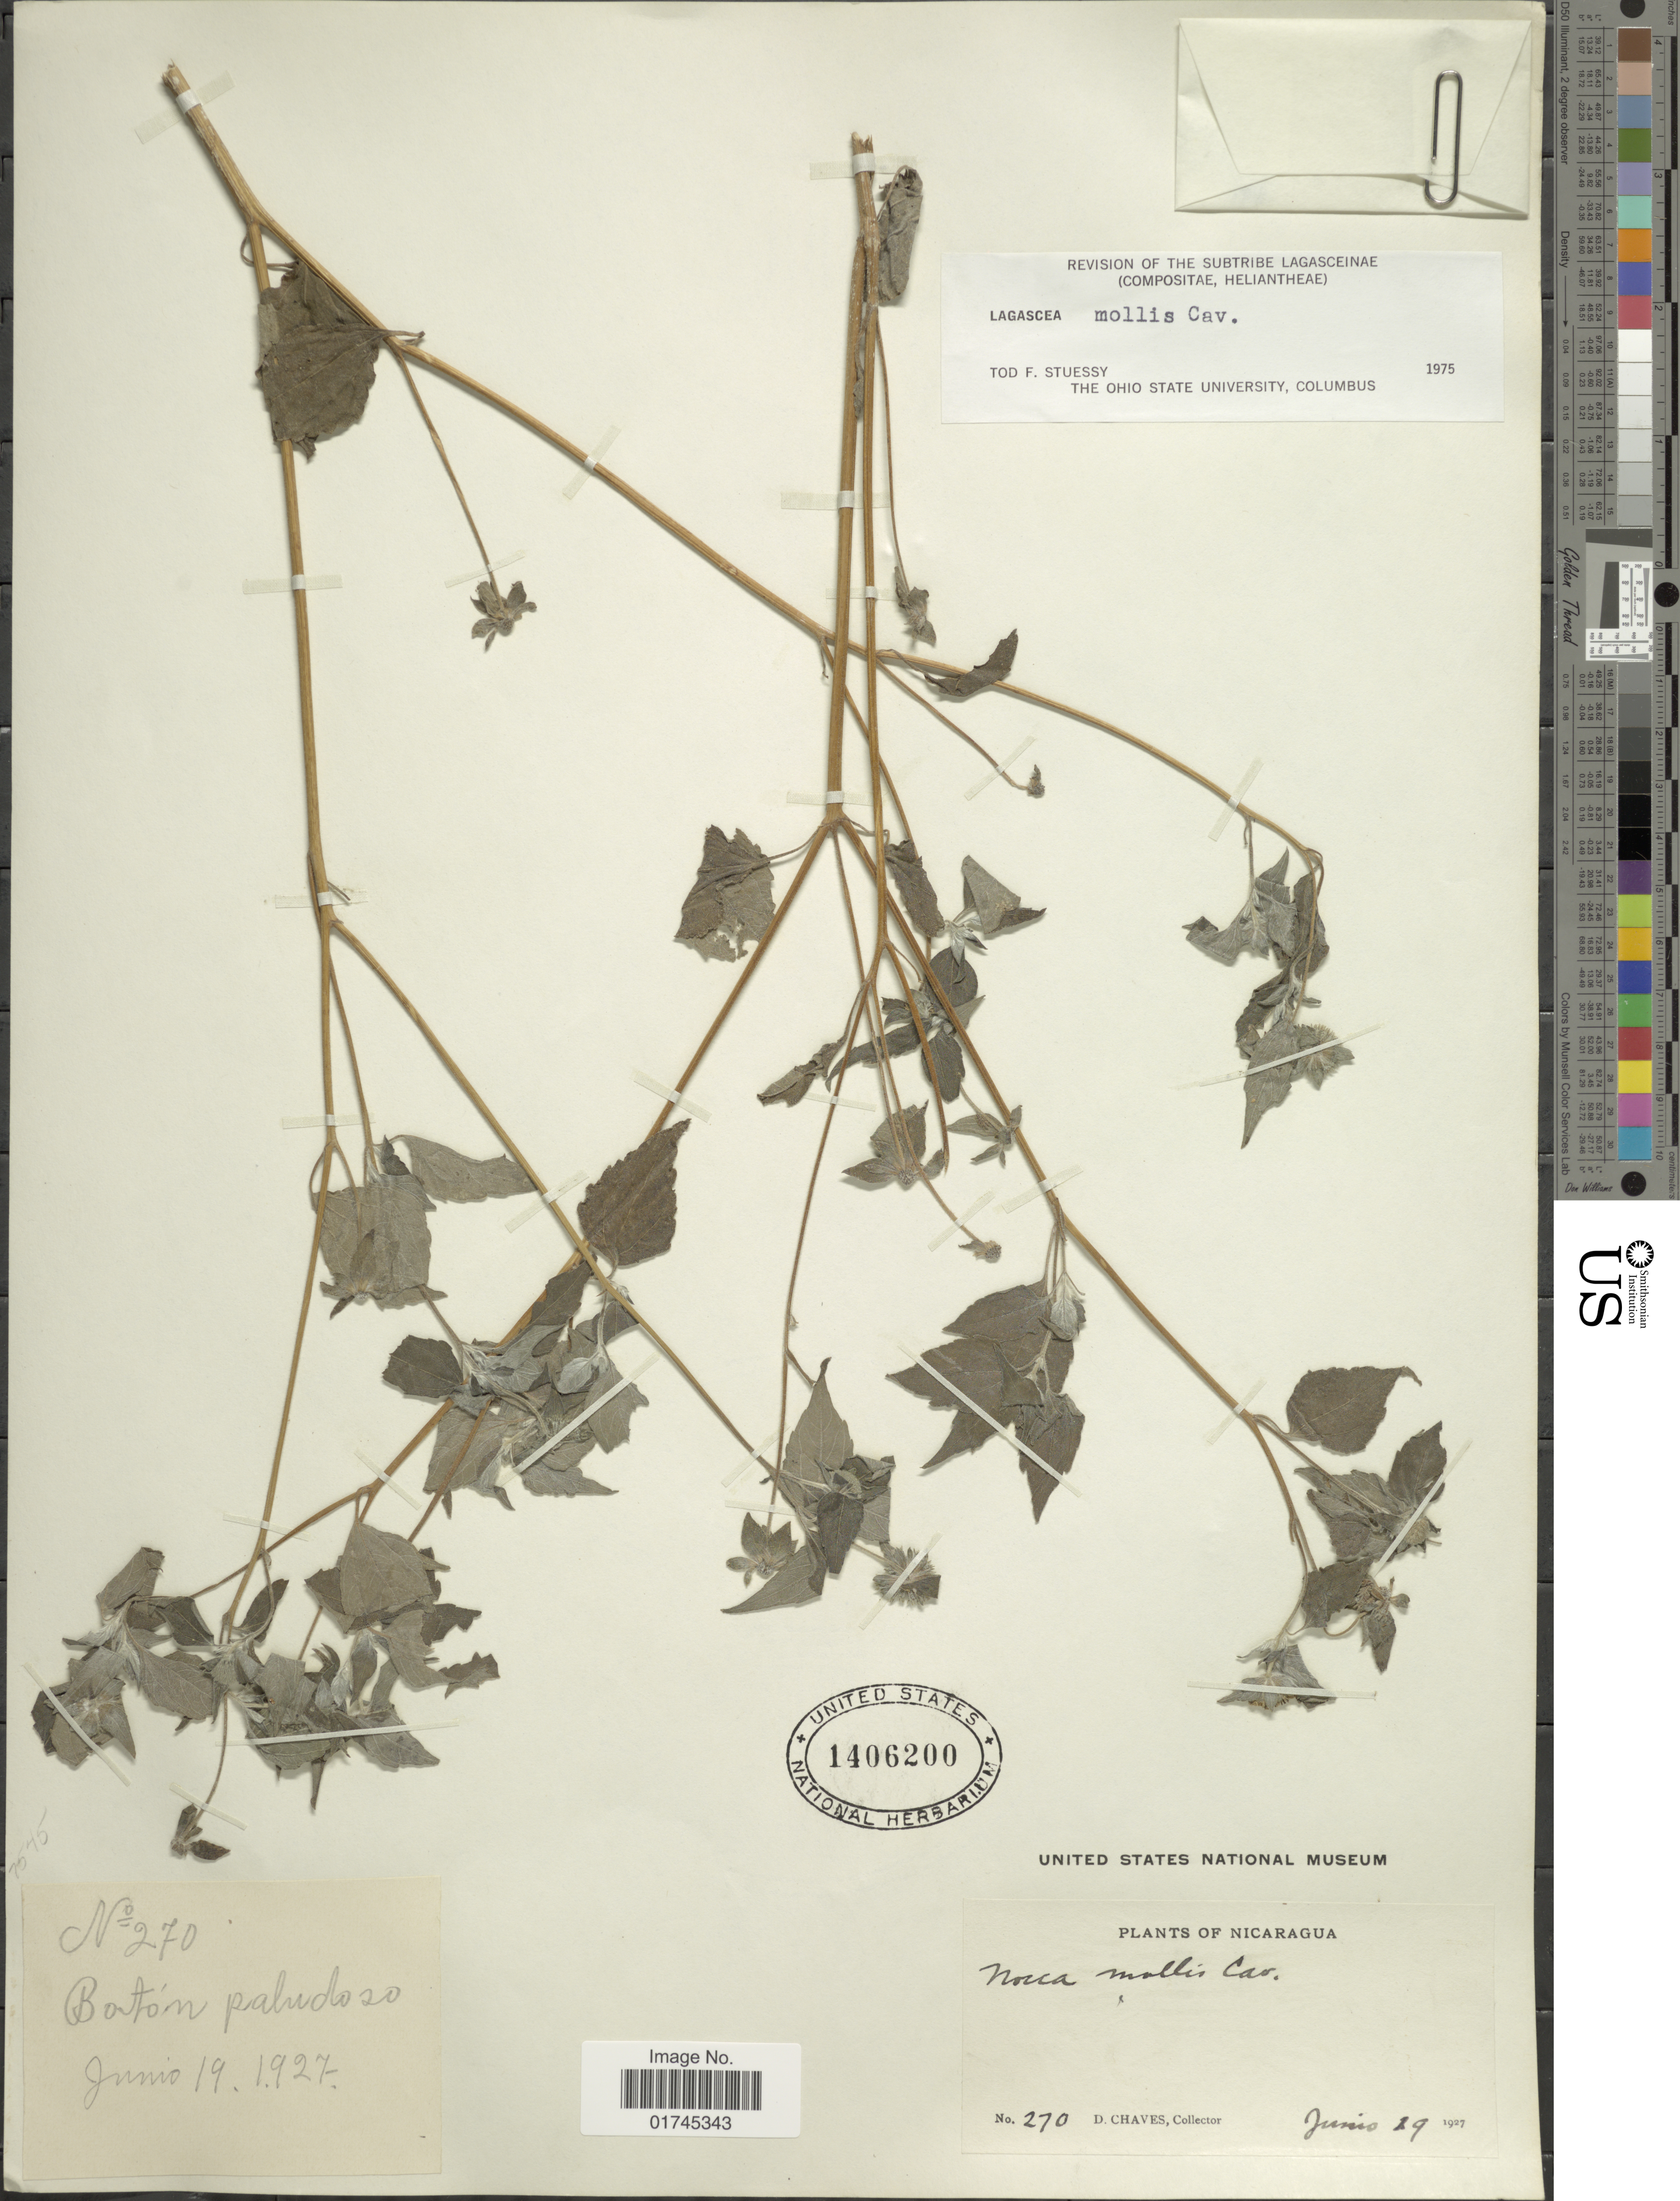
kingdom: Plantae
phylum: Tracheophyta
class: Magnoliopsida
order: Asterales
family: Asteraceae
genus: Lagascea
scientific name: Lagascea mollis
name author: Cav.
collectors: D. Chaves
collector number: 270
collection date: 1927-06-19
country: Nicaragua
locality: Bottom paludoso.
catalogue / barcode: US 1406200